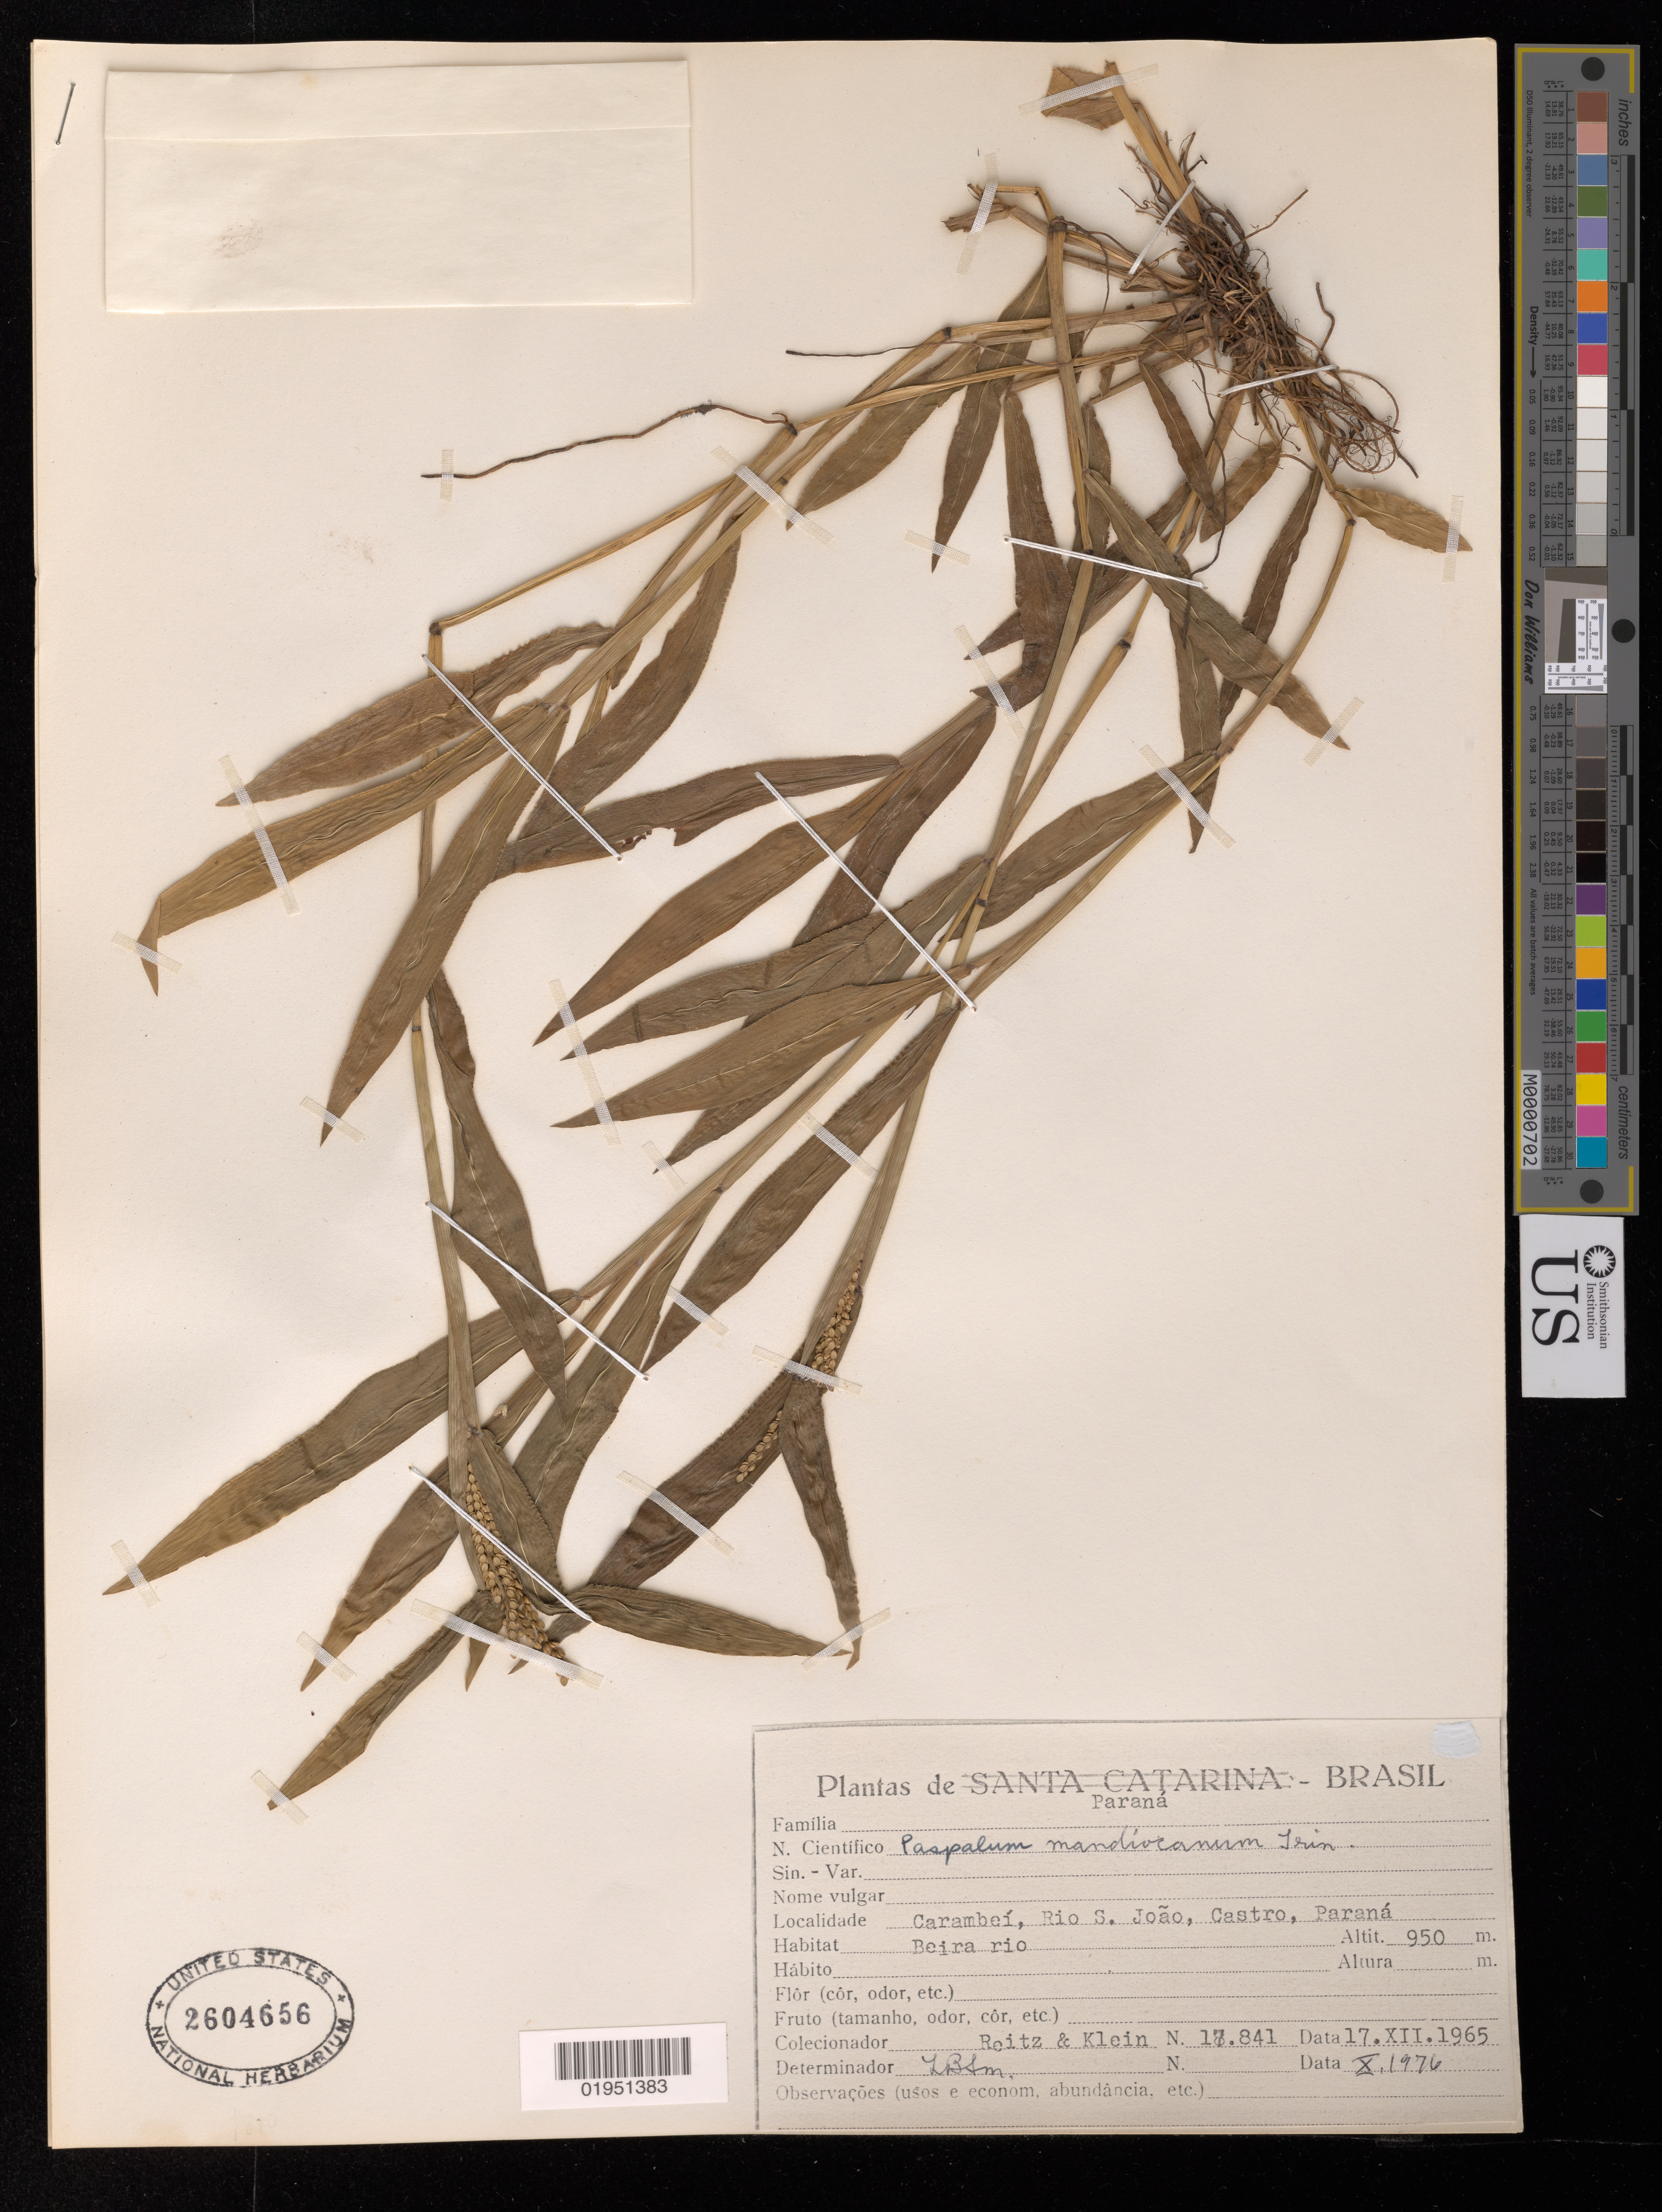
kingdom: Plantae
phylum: Tracheophyta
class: Liliopsida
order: Poales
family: Poaceae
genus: Paspalum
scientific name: Paspalum mandiocanum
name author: Trin.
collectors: R. Reitz & R. M. Klein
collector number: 17841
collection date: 1965-12-17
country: Brazil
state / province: Paraná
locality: Carambei, Rio S. Joao, Castro.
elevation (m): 950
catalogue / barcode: US 2604656